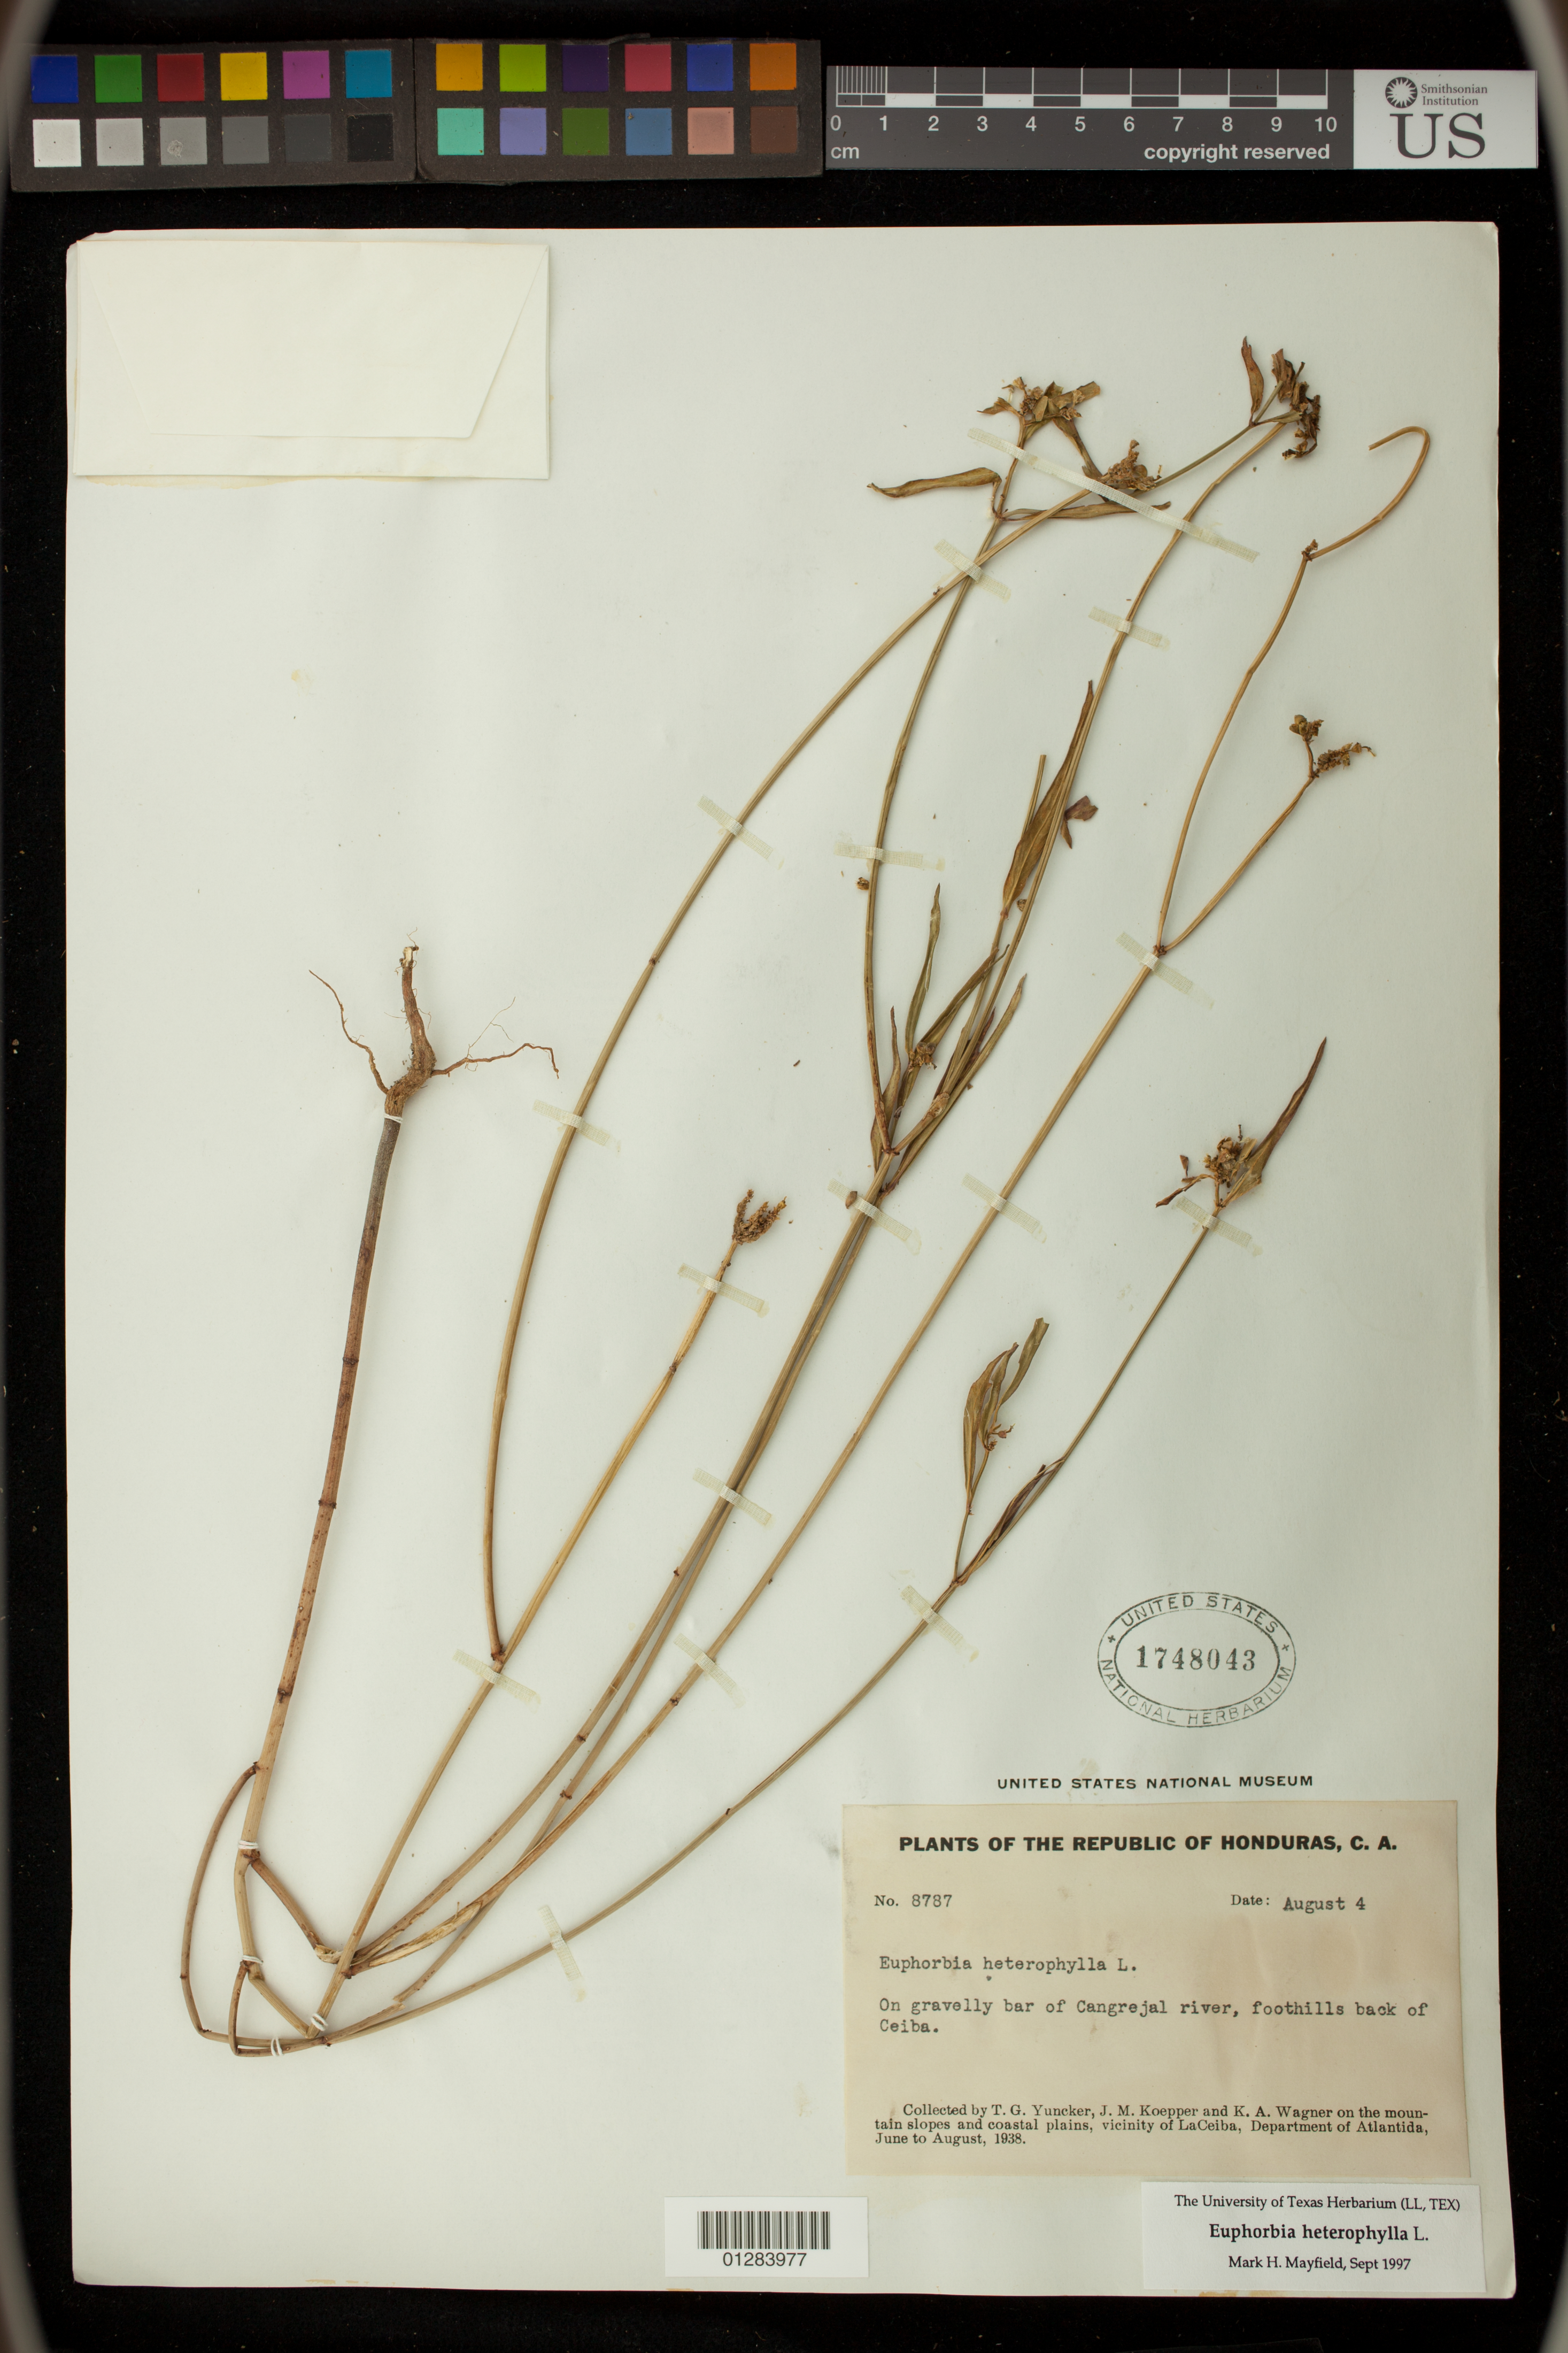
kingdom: Plantae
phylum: Tracheophyta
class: Magnoliopsida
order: Malpighiales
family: Euphorbiaceae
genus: Euphorbia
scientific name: Euphorbia heterophylla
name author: L.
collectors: T. G. Yuncker, J. M. Koepper & K. A. Wagner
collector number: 8787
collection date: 1938-08-04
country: Honduras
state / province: Atlántida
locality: Mountain slopes and coastal plains, vicinity of LaCeiba, Department of Atlántida. On gravelly bar of Cangrejal river, foothills back of Ceiba.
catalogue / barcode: US 1748043